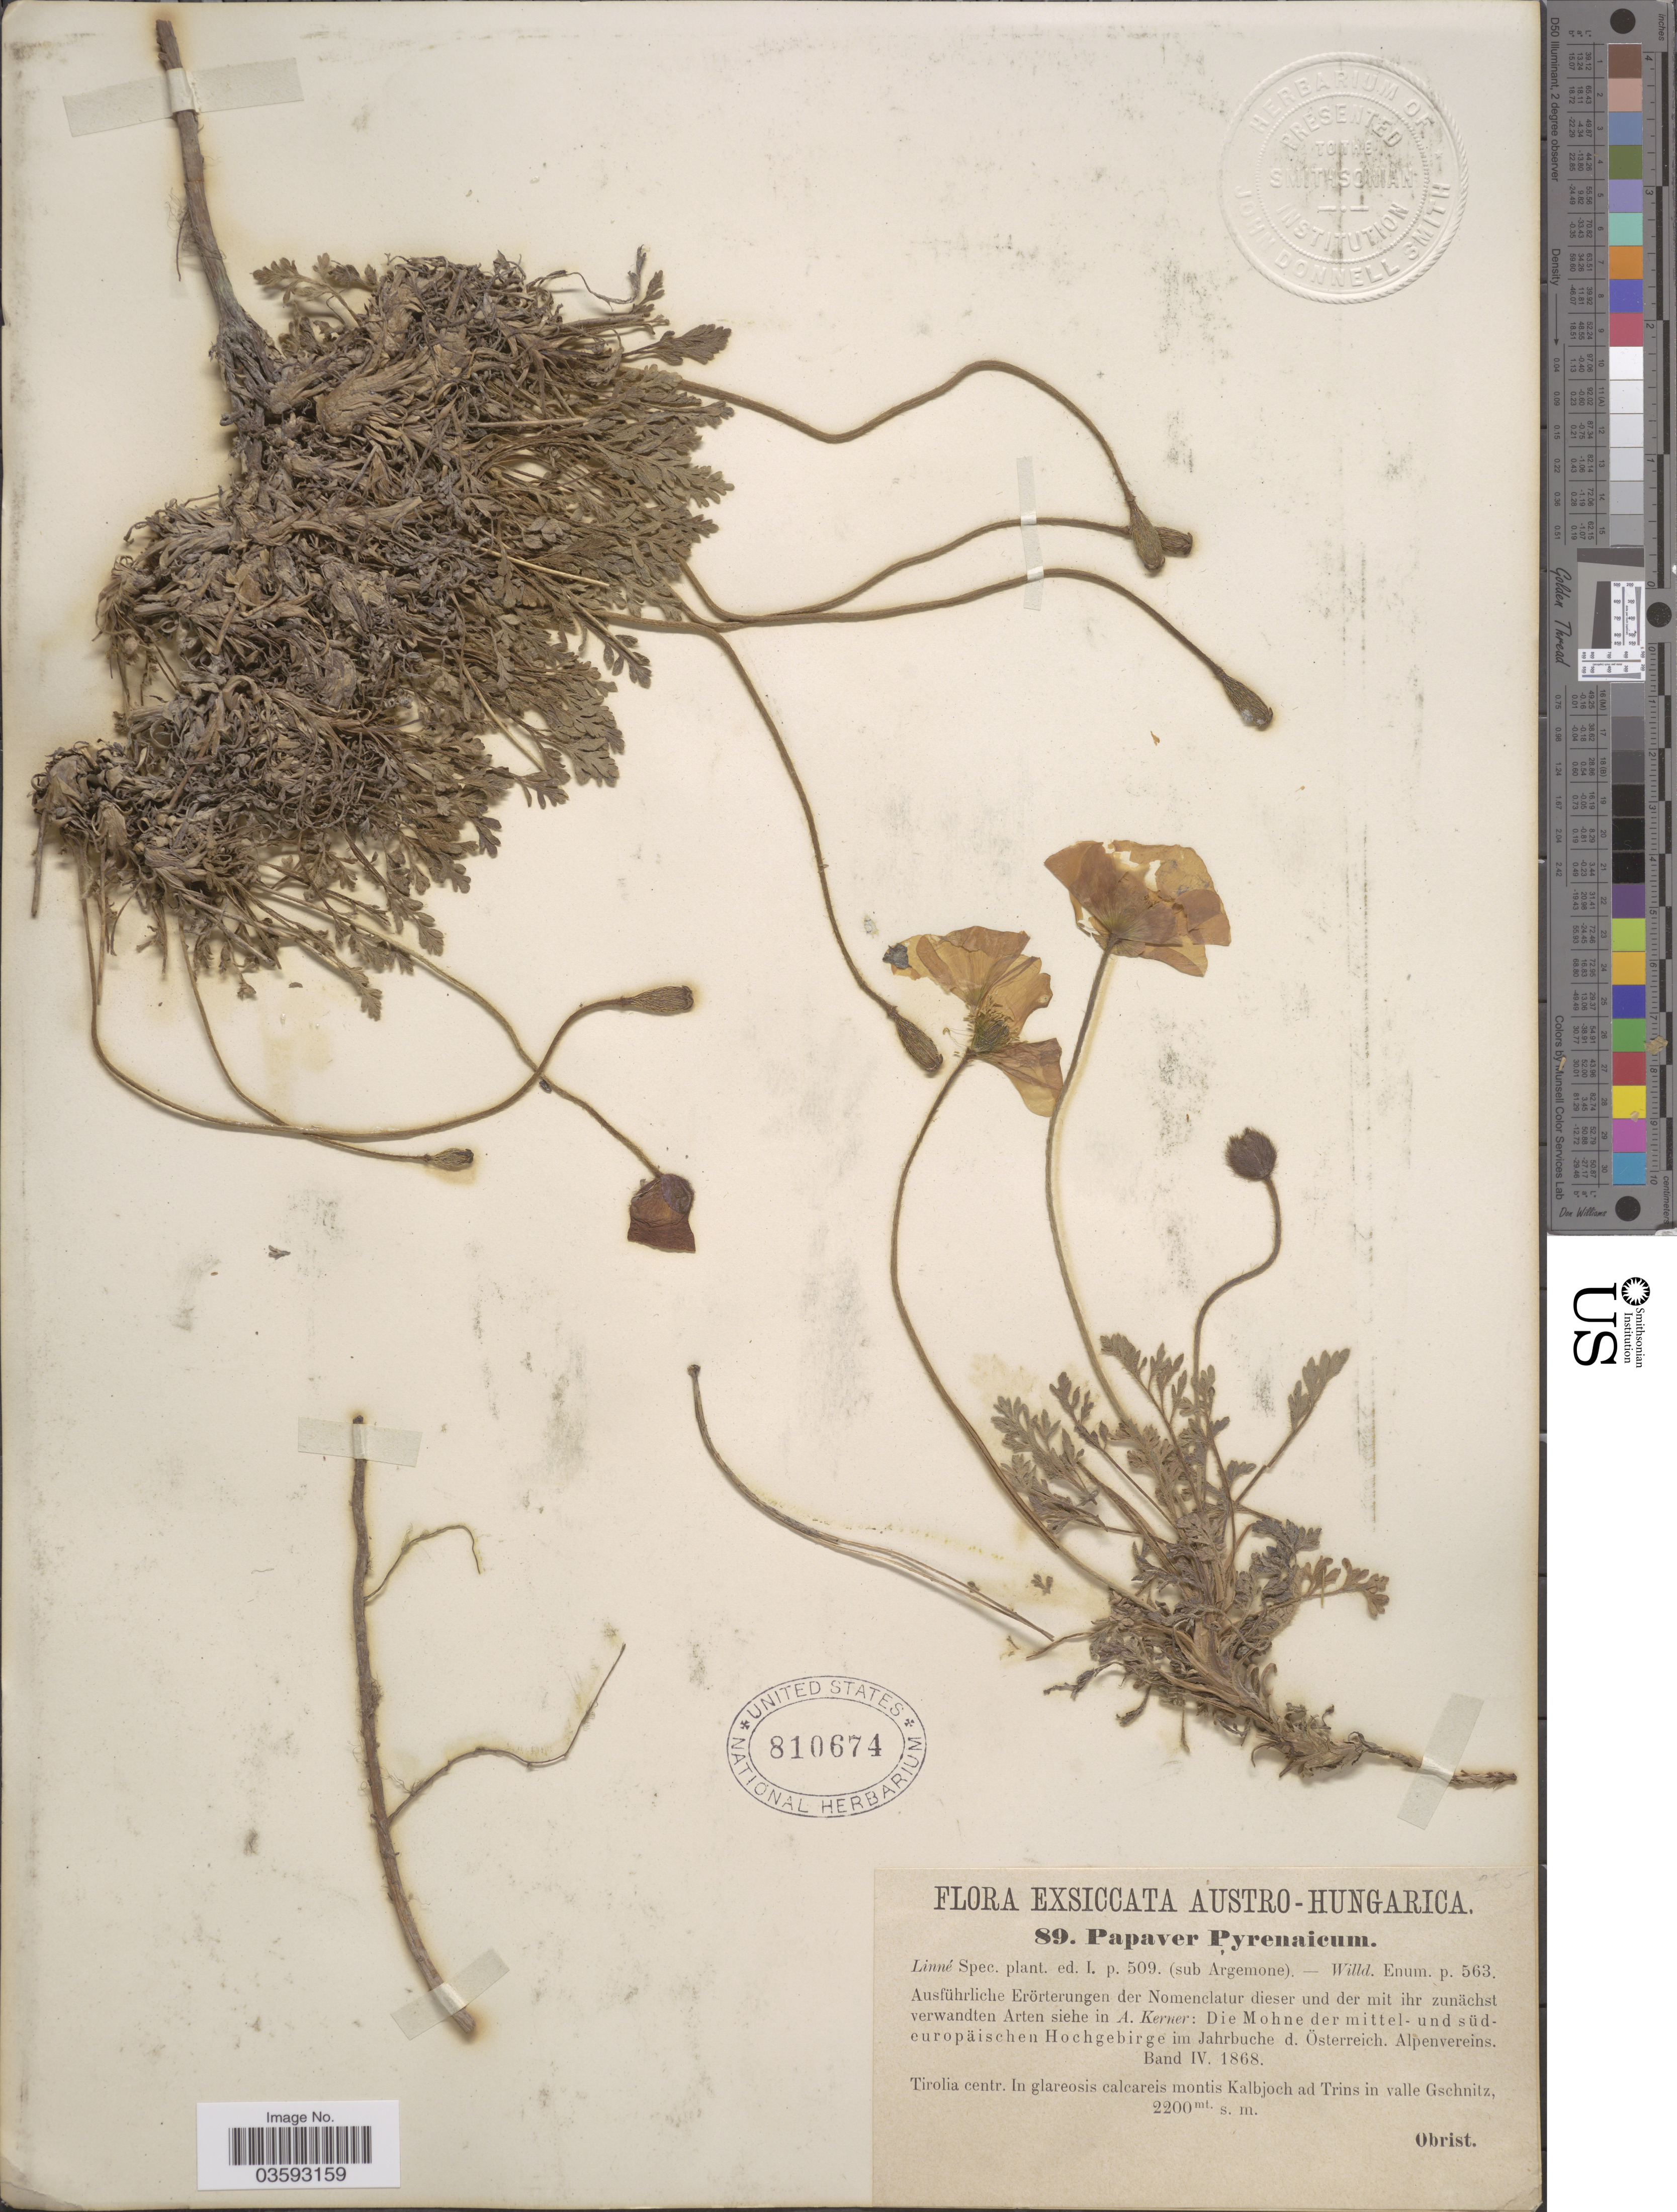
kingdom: Plantae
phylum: Tracheophyta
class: Magnoliopsida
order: Ranunculales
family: Papaveraceae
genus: Papaver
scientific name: Papaver pyrenaicum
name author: Willd.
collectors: -. Obrist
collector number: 89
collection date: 1868-04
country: Austria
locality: Austro-Hungarica. Tirolia centr. In glareosis calcareis montis Kalbjoch ad Trins in valle Gschnitz.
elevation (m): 2200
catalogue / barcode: US 810674